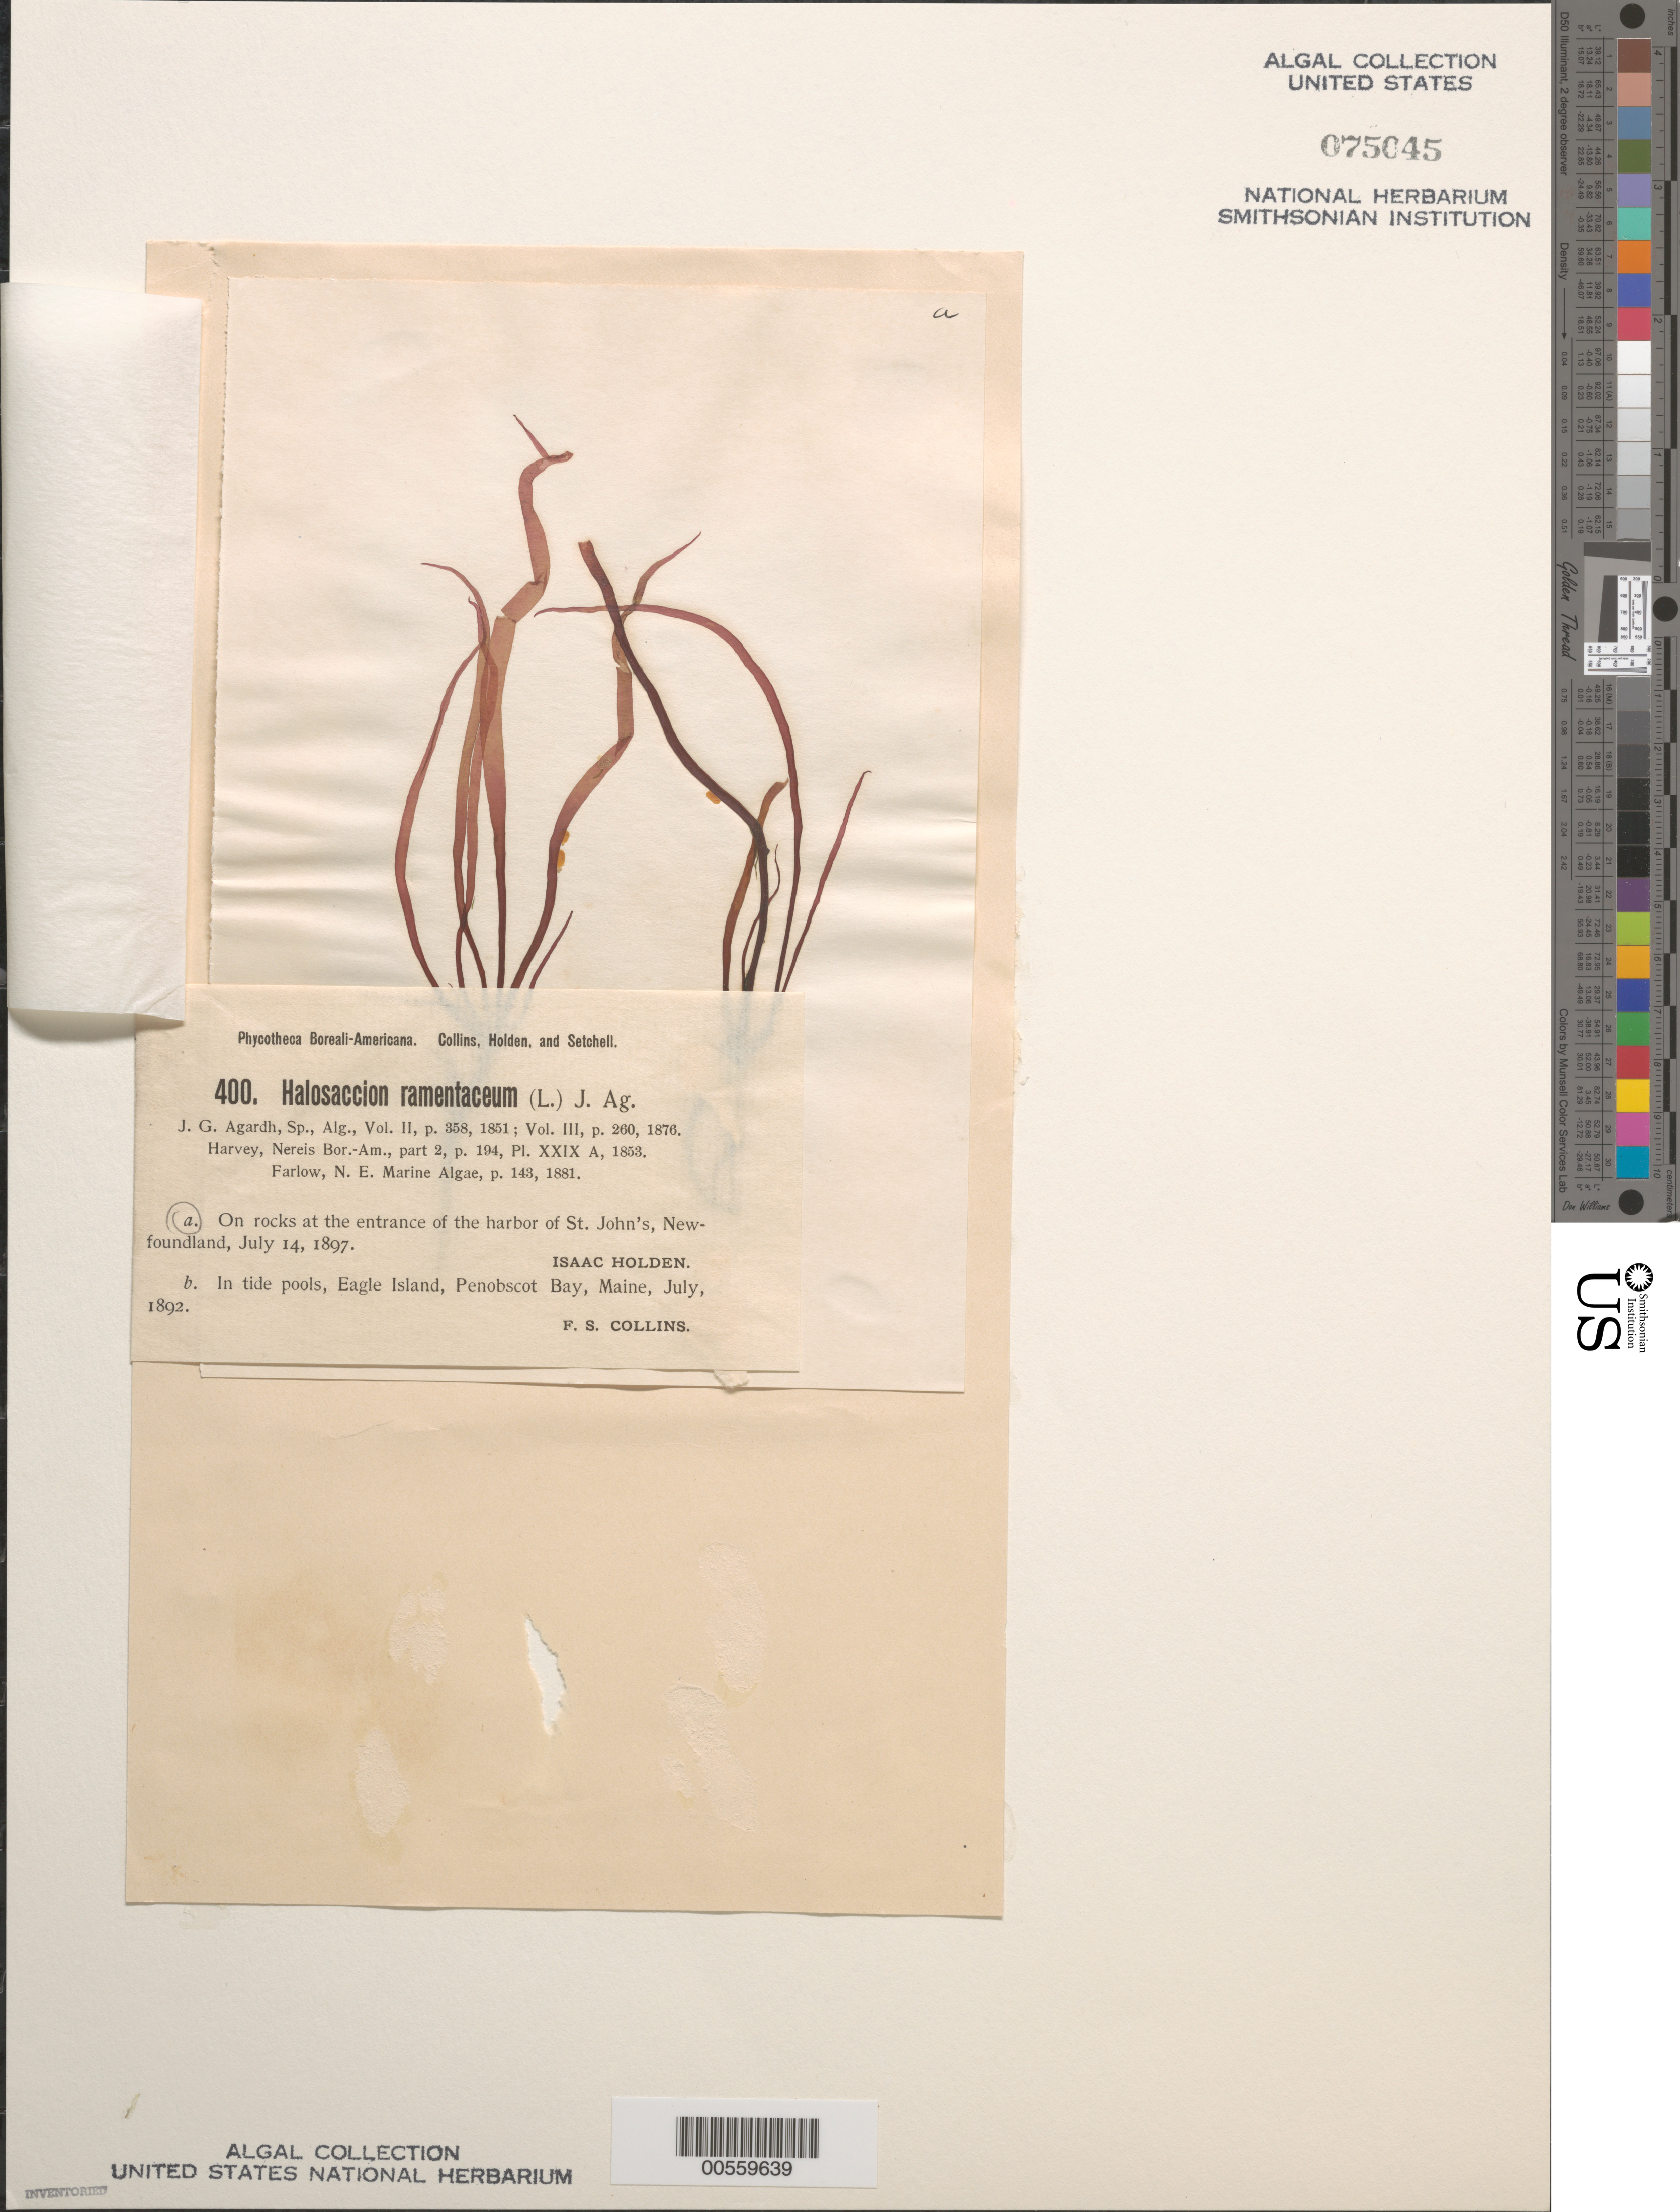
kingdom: Plantae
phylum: Rhodophyta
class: Florideophyceae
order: Palmariales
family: Palmariaceae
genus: Devaleraea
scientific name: Devaleraea ramentacea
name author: (L.) Guiry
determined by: Algae name updating Project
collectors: I. Holden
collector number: PB-A 400a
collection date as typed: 14 Jul 1897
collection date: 1897-07-14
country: Canada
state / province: Newfoundland and Labrador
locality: St. John's Harbor entrance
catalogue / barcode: US 75045